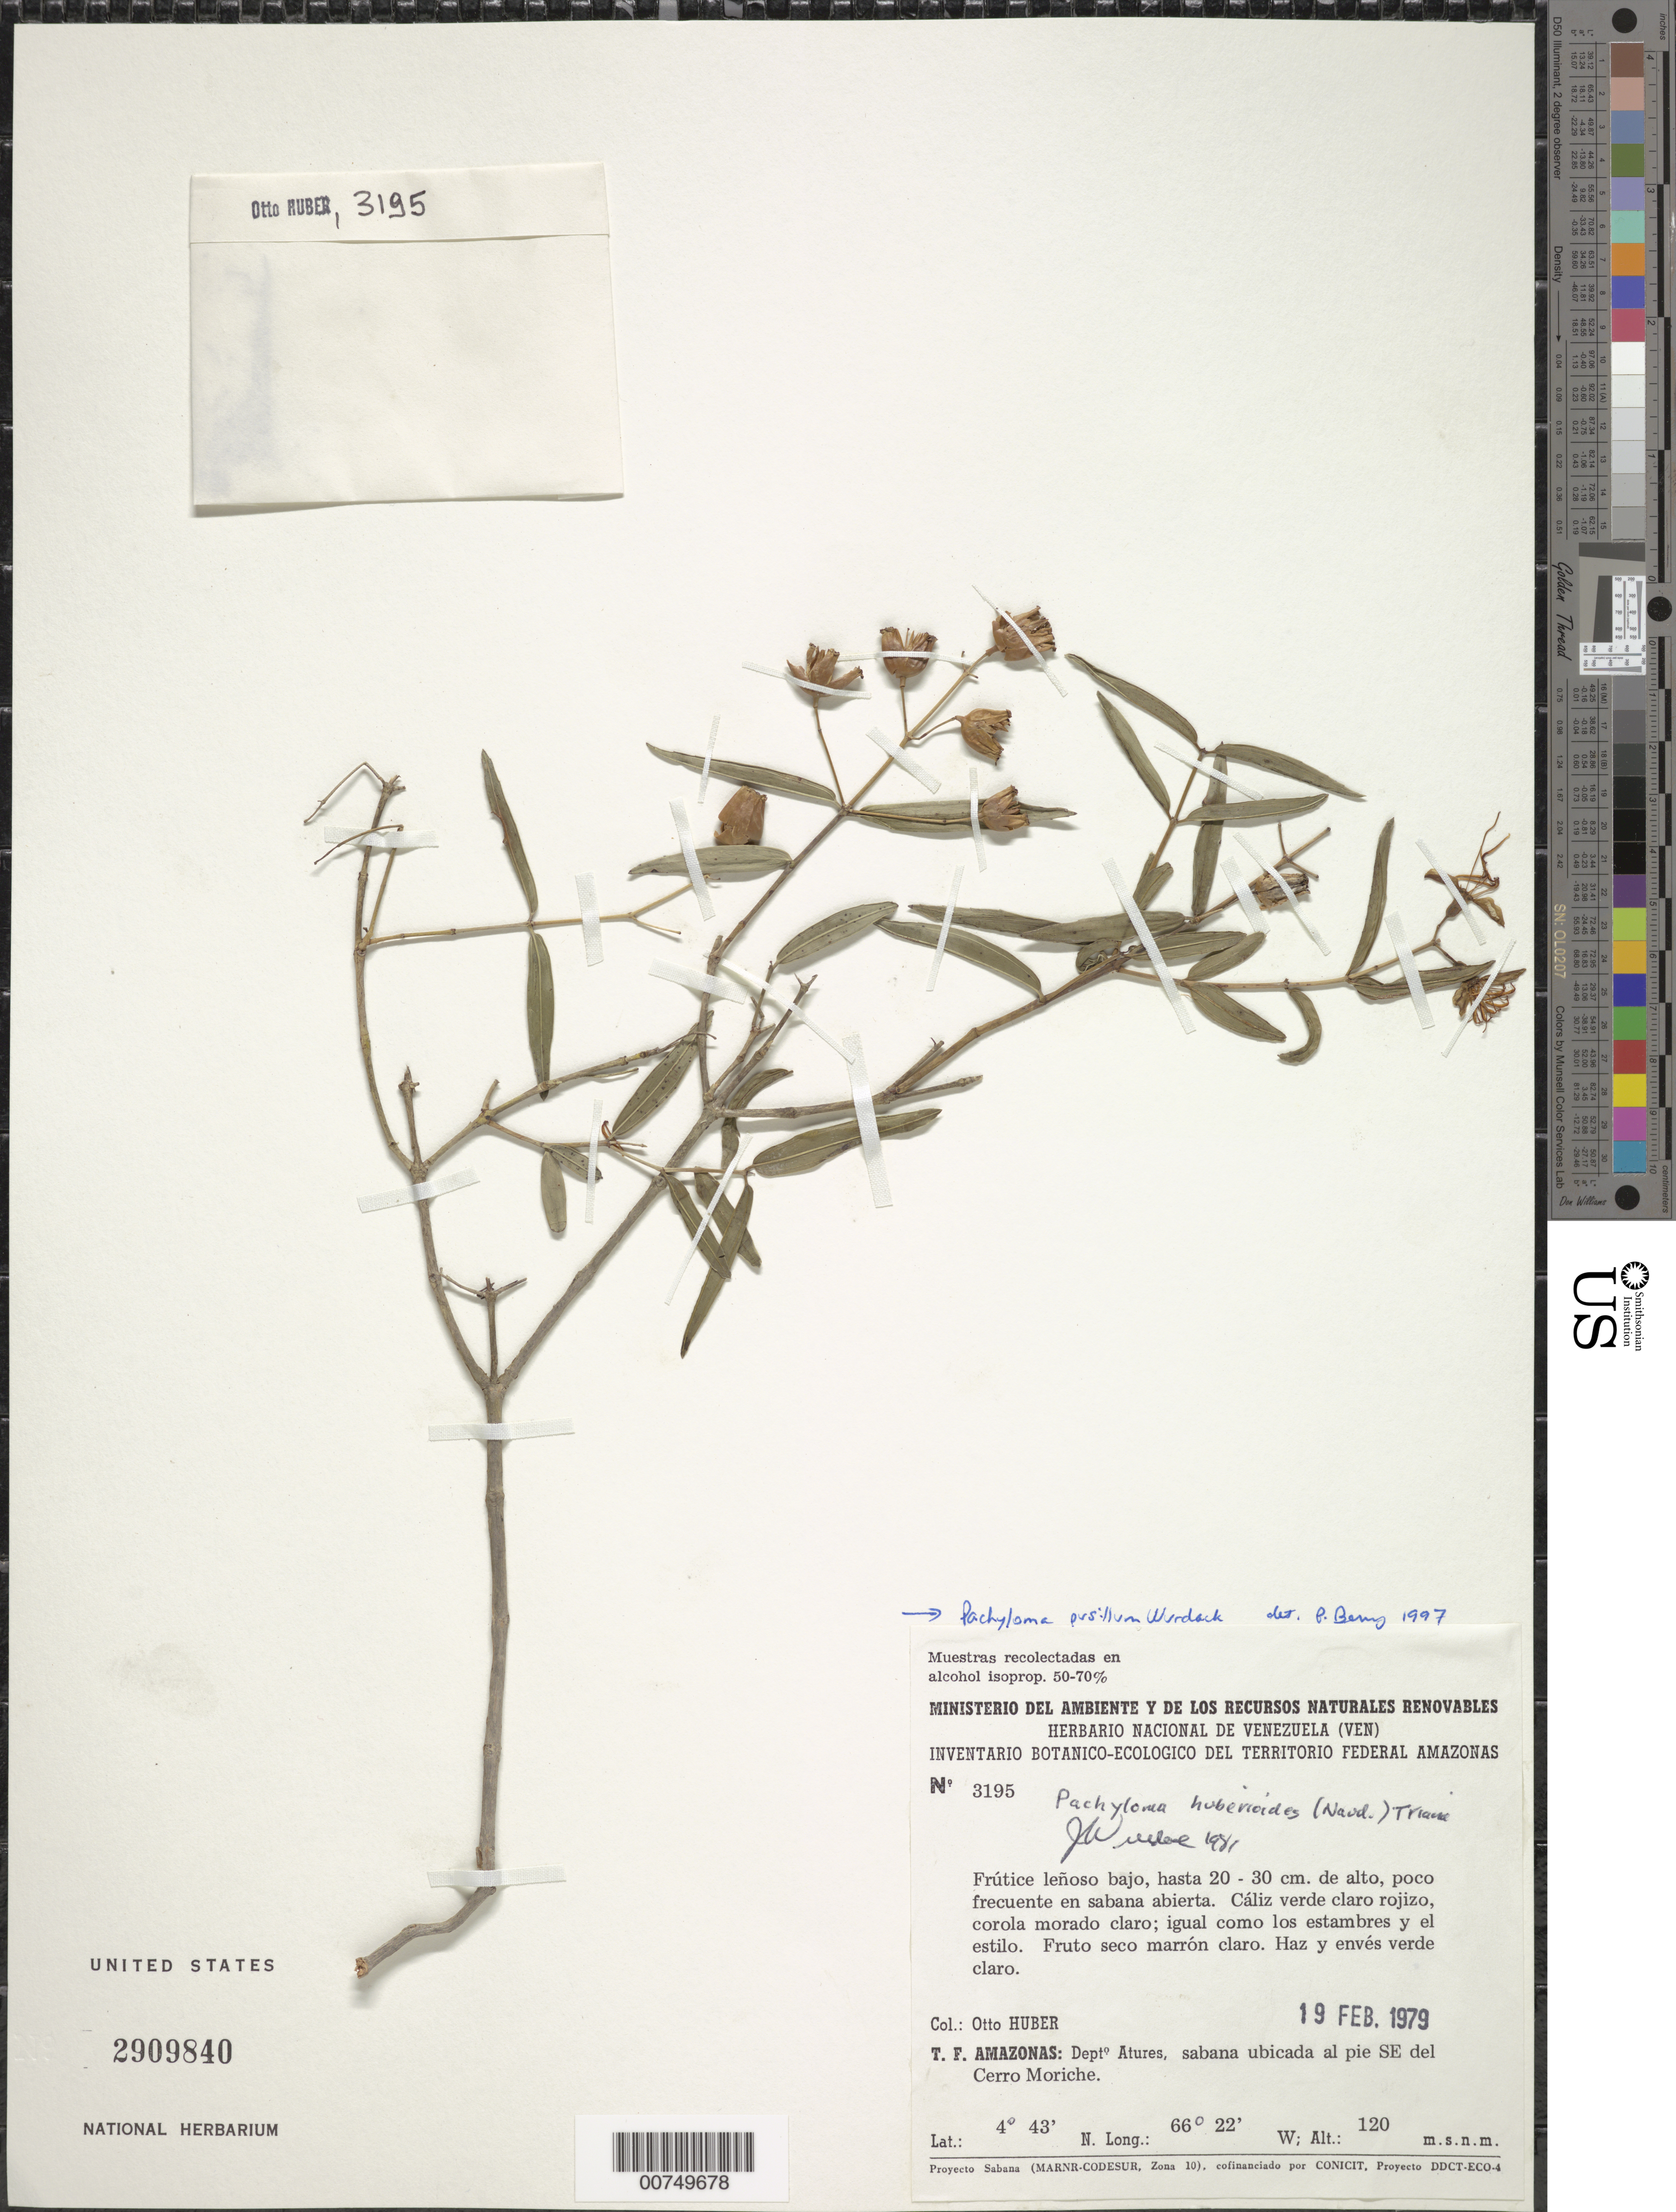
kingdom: Plantae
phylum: Tracheophyta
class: Magnoliopsida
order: Myrtales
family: Melastomataceae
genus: Pachyloma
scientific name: Pachyloma pusillum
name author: Wurdack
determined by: Berry, P. E., (WIS), University of Wisconsin - Madison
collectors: O. Huber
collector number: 3195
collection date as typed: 19-Feb-79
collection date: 1979-02-19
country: Venezuela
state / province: Amazonas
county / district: Atures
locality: SE del Cerro Moriche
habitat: Open savanna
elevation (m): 120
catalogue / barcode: US 2909840